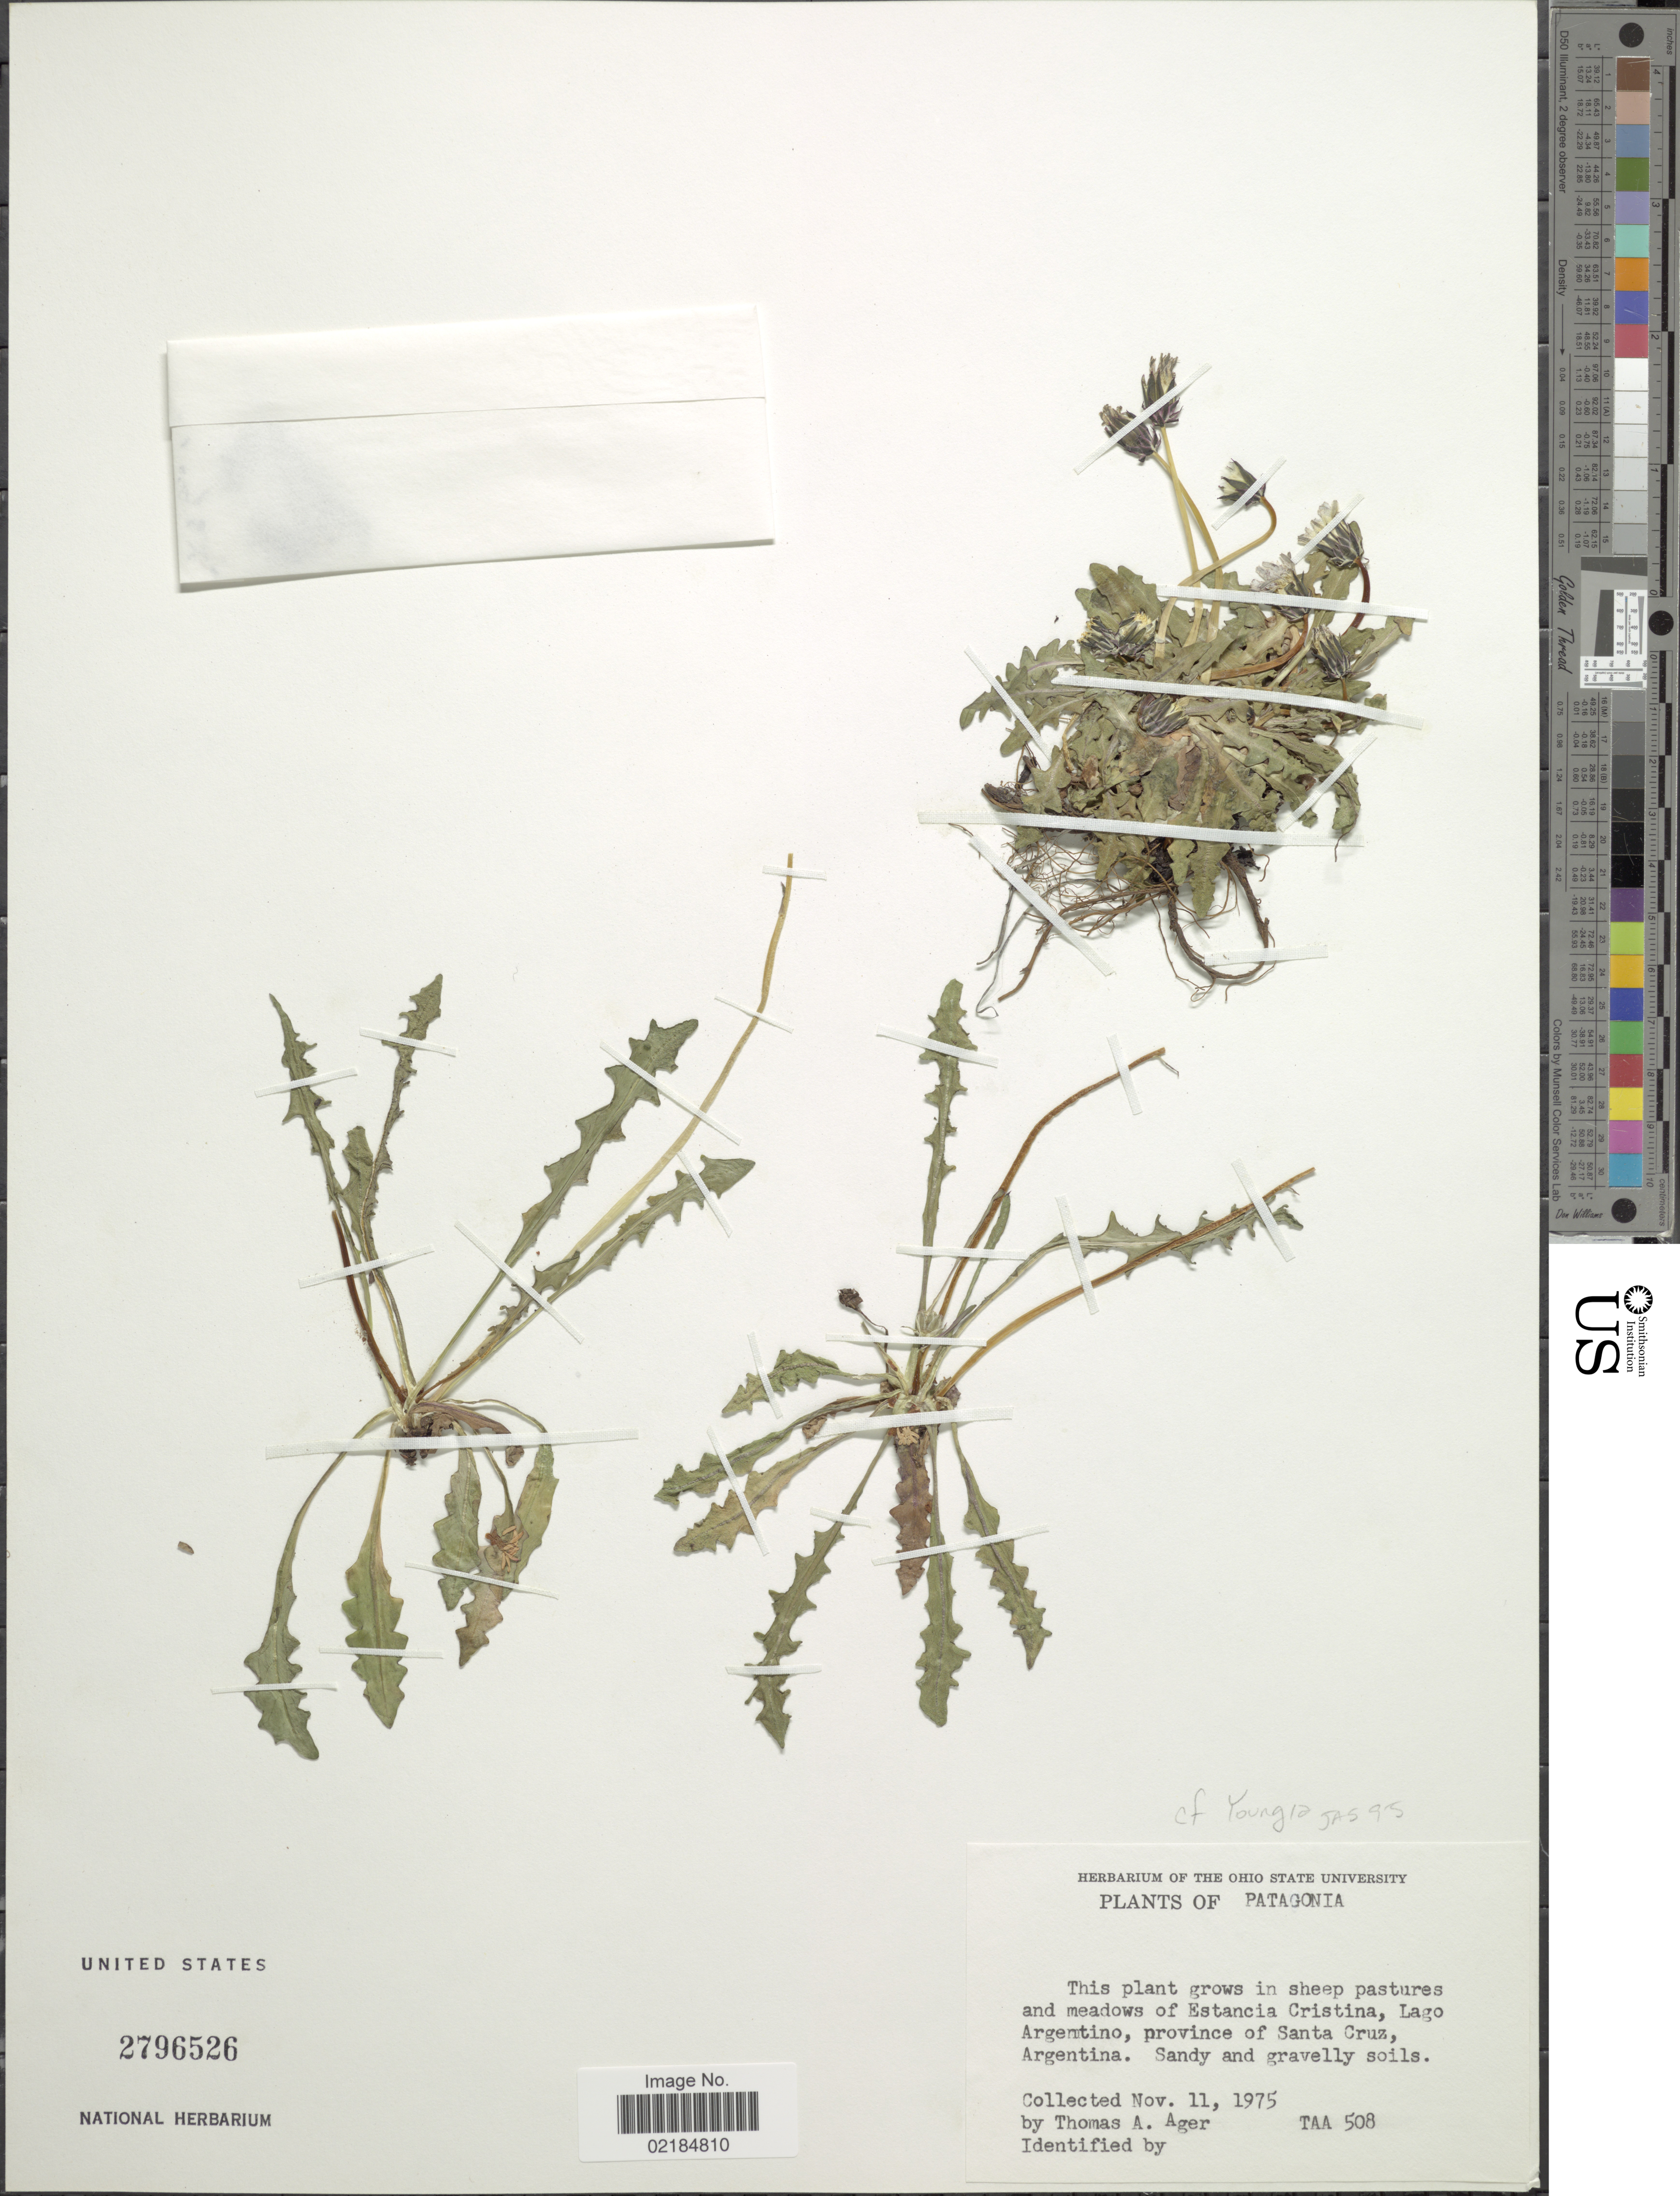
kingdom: Plantae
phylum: Tracheophyta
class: Magnoliopsida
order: Asterales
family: Asteraceae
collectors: T. Ager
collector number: TAA 508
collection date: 1975-11-11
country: Argentina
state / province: Santa Cruz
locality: Patagonia, meadows of Estancia Cristina, Lago Argentino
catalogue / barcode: US 2796526